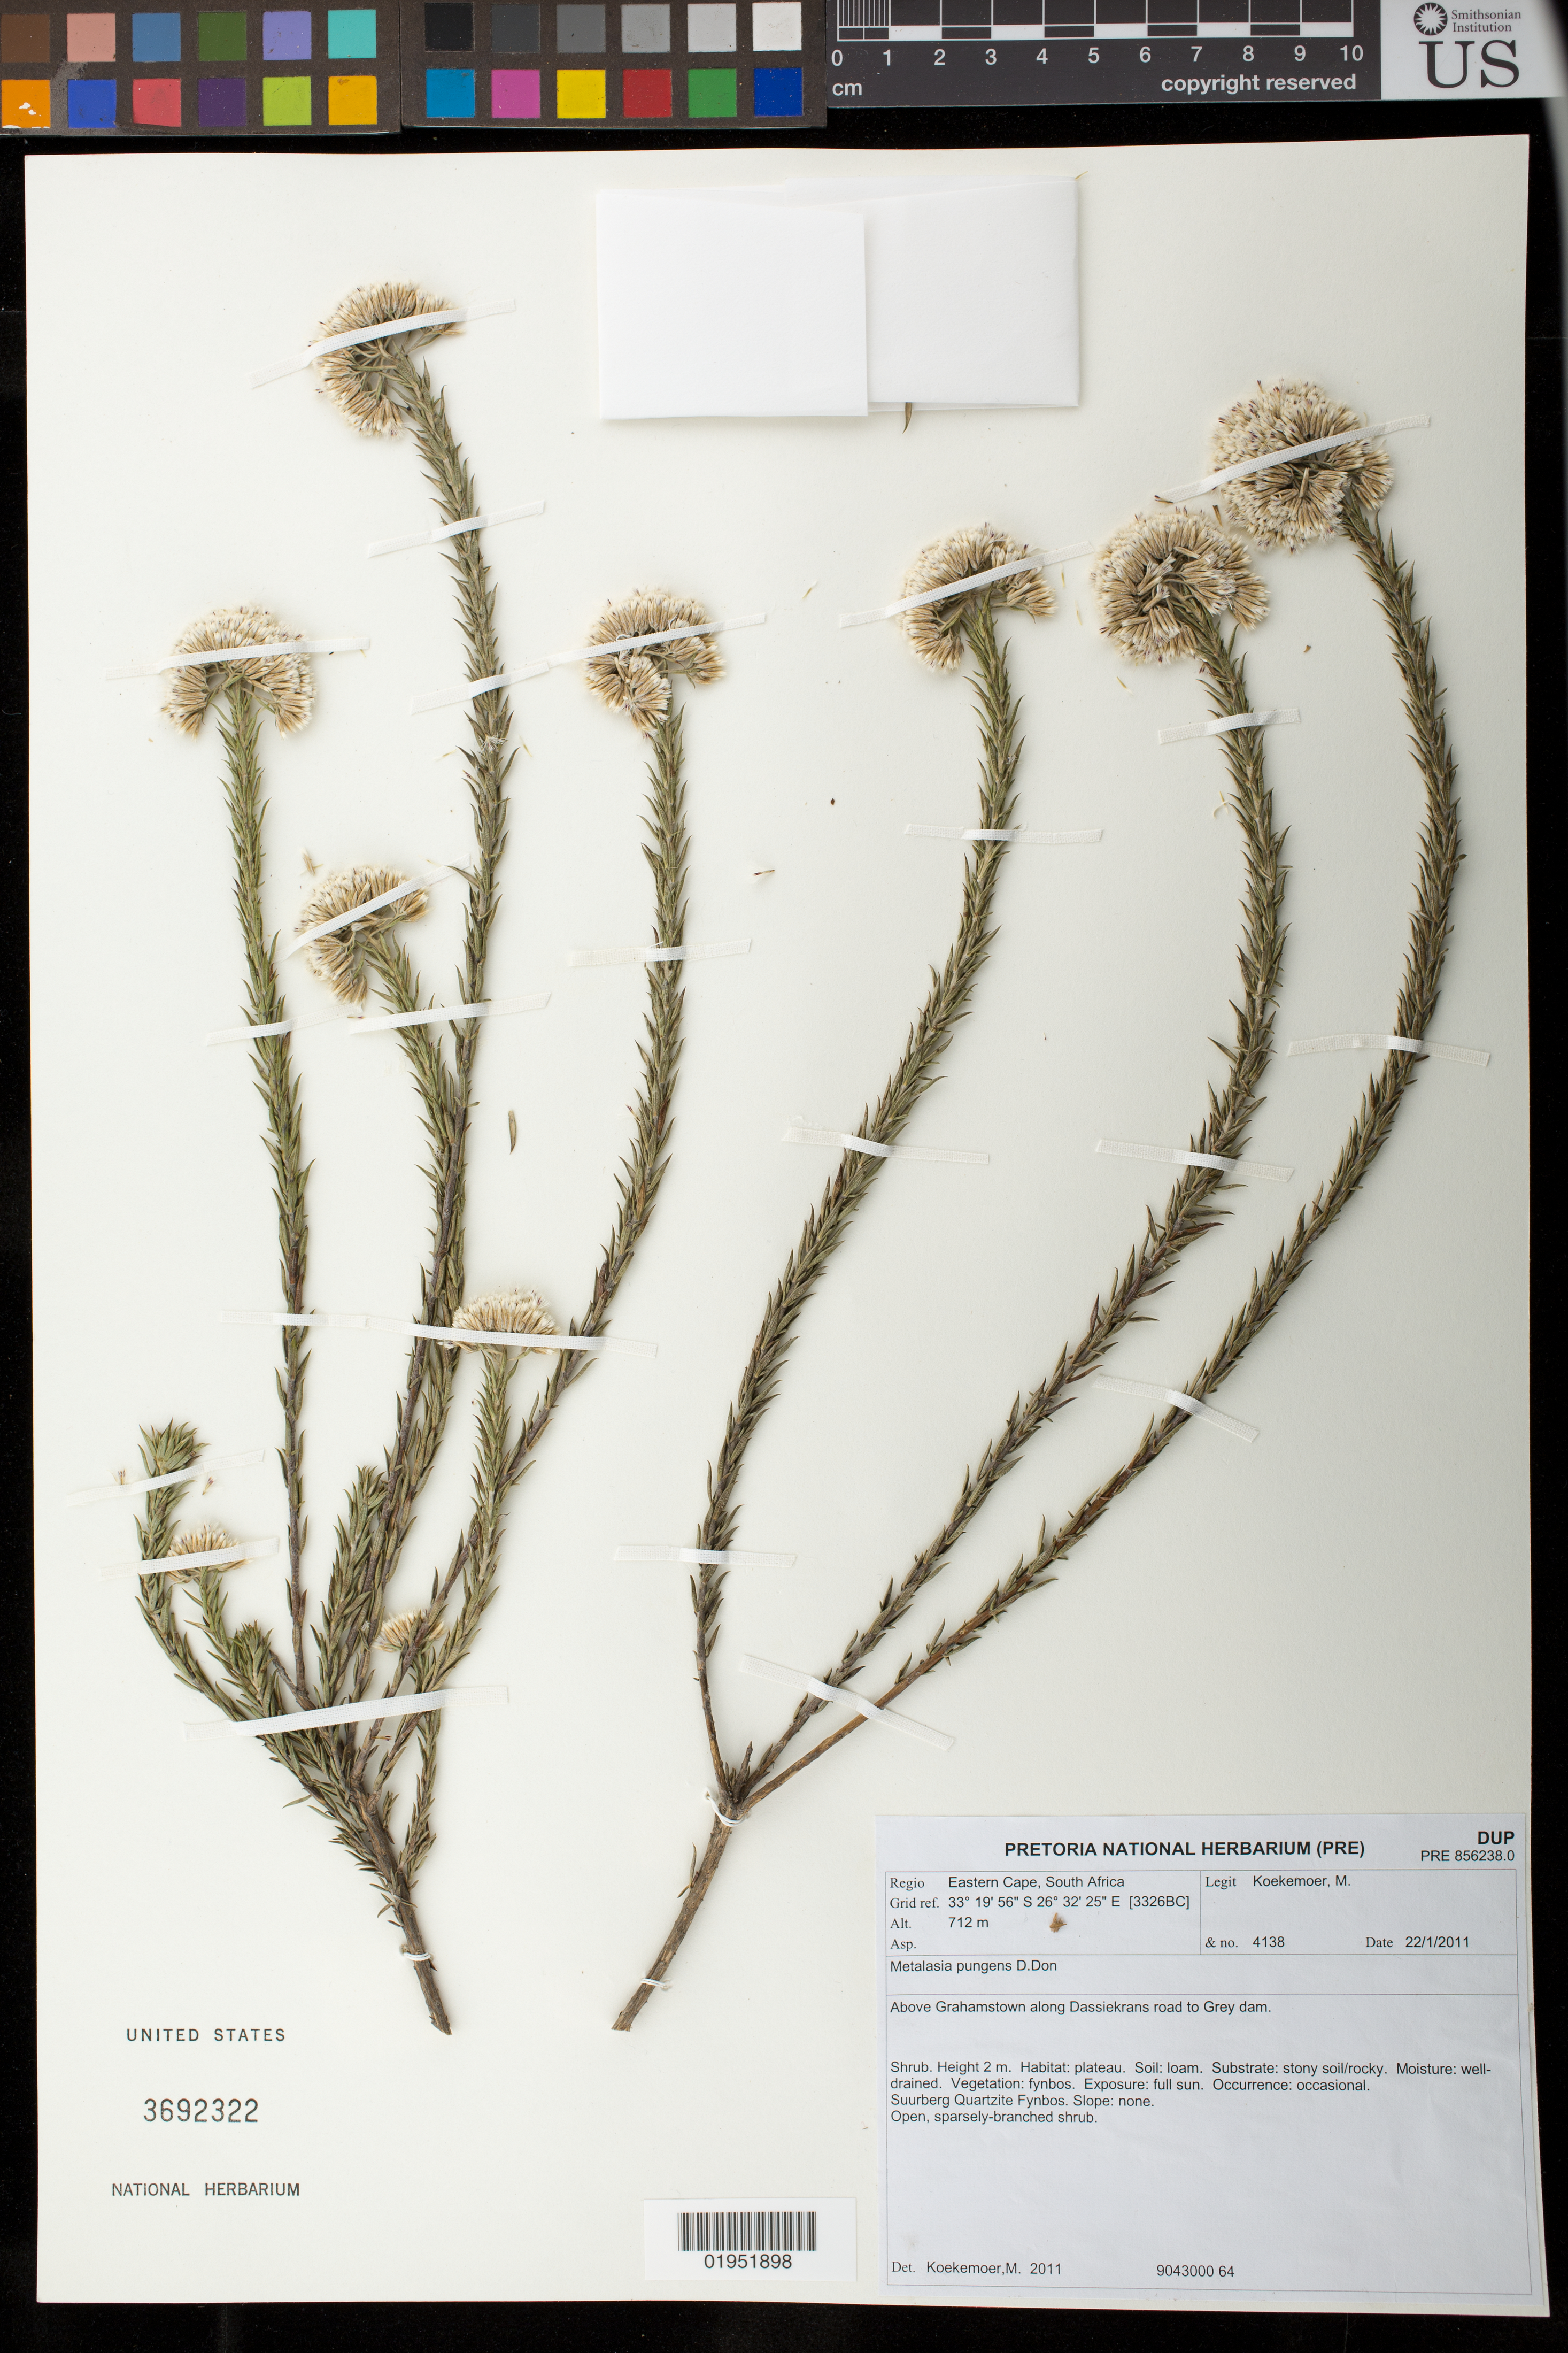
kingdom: Plantae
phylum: Tracheophyta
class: Magnoliopsida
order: Asterales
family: Asteraceae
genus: Metalasia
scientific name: Metalasia pungens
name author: D. Don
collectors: M. Koekemoer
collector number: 4138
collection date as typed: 22 Jan 2011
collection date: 2011-01-22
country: South Africa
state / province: Eastern Cape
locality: Near Grahamstown at Jameson dam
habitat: Suurberg Quartzite Fynbos; loam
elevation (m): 648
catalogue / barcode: US 3692322